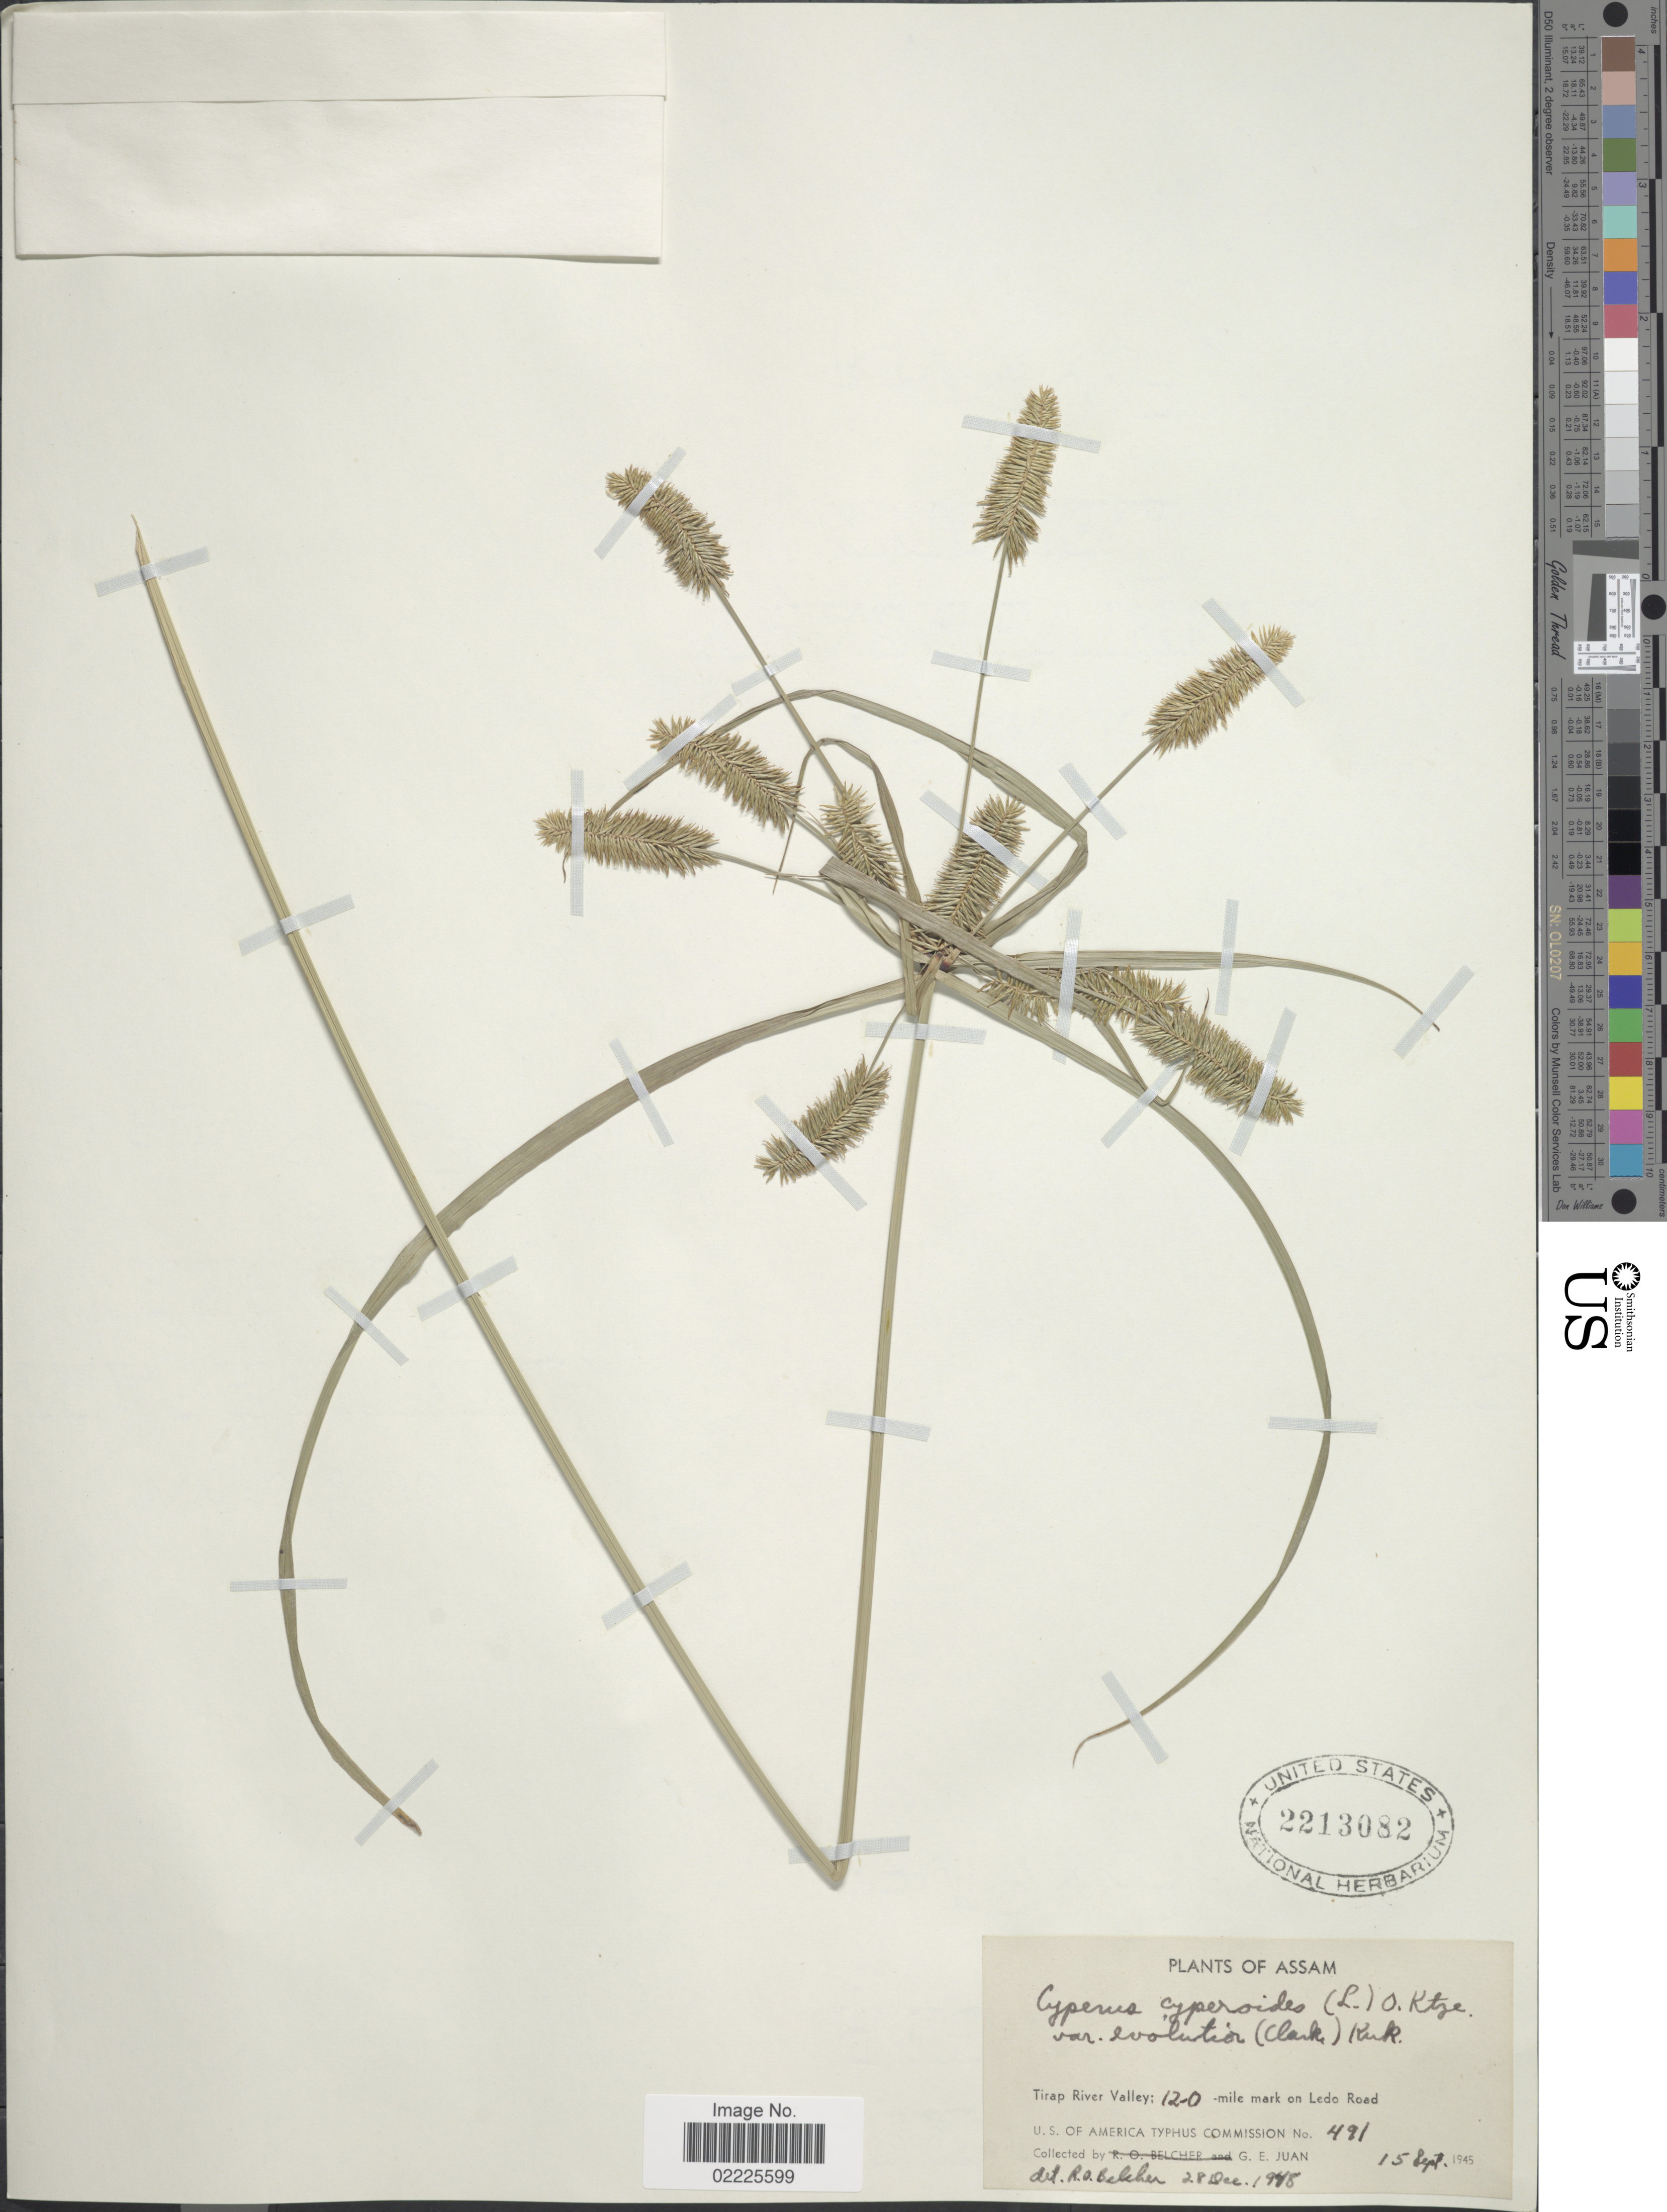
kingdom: Plantae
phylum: Tracheophyta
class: Liliopsida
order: Poales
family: Cyperaceae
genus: Cyperus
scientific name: Cyperus cyperoides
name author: (L.) Kuntze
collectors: G. Juan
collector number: U.S. Of America Typhus Commission? 491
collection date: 1945-09-15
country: India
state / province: Assam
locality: Tirap River Valley; 2-0 mile mark on Ledo Road.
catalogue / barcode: US 2213082